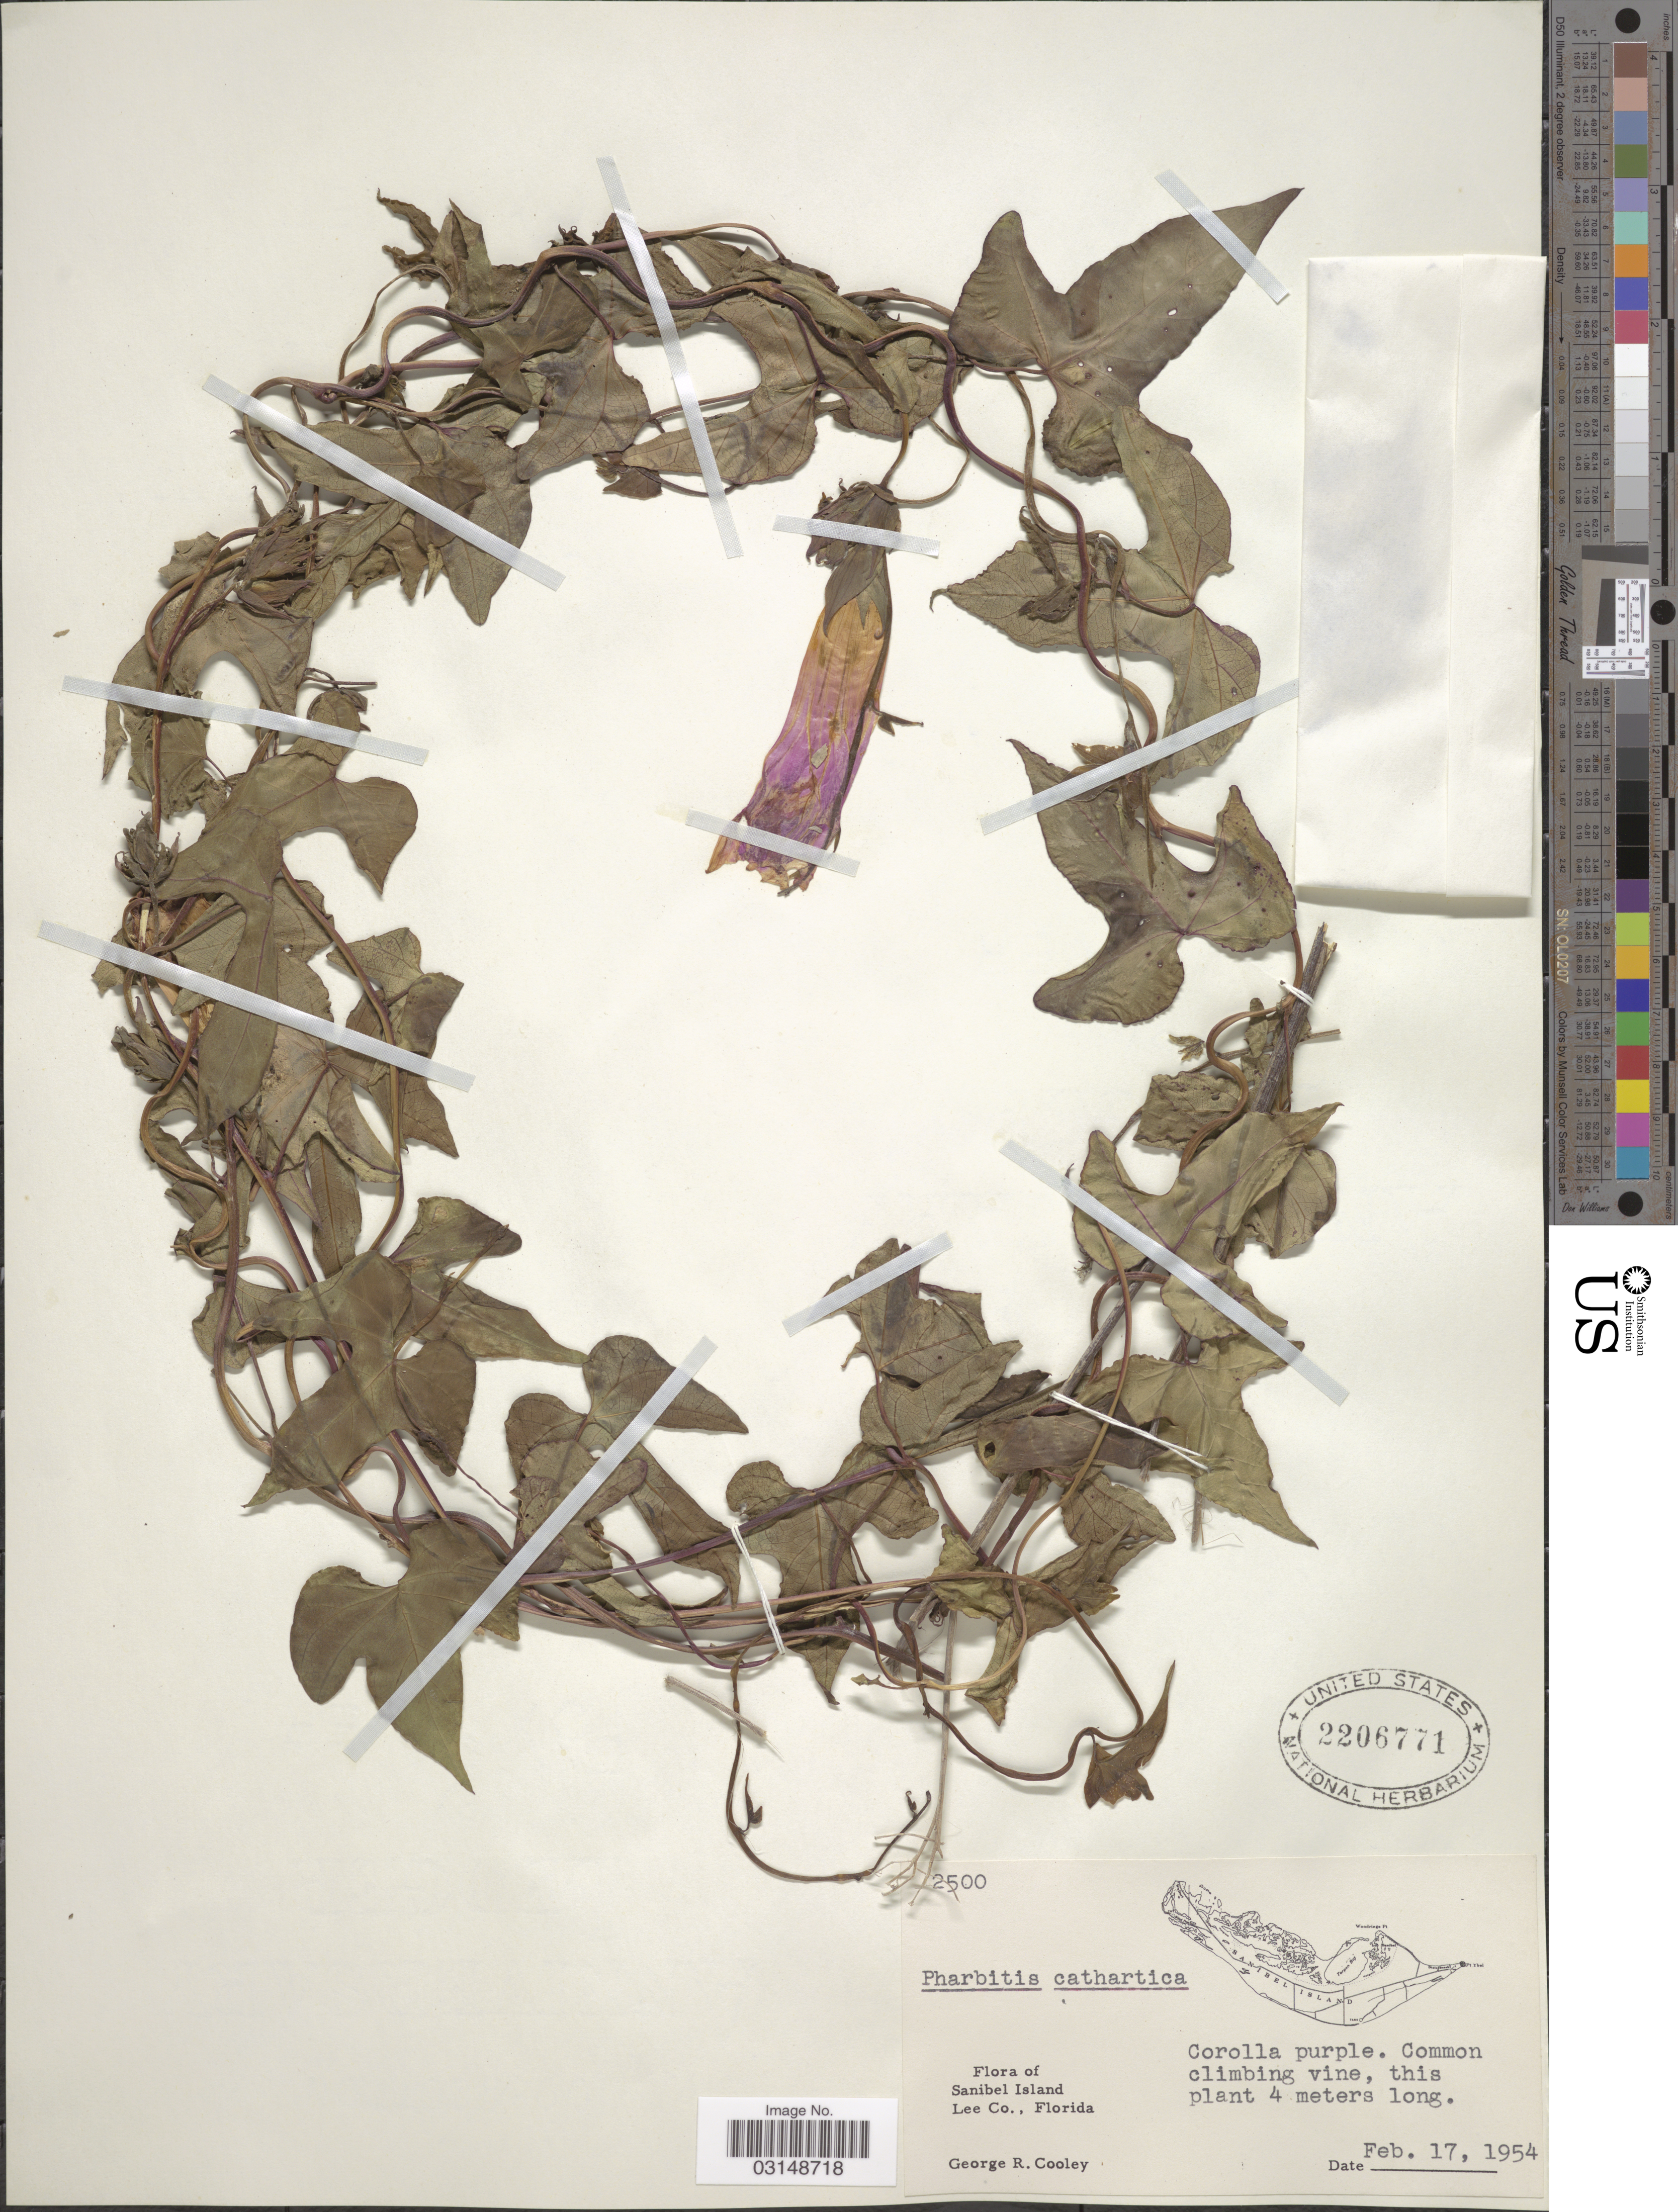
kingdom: Plantae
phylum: Tracheophyta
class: Magnoliopsida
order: Solanales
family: Convolvulaceae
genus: Ipomoea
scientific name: Ipomoea indica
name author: (Burm.) Merr.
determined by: Strong, Mark T., (BOT), Smithsonian Institution - National Museum of Natural History (UNITED STATES)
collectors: G. R. Cooley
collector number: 2500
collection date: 1954-02-17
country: United States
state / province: Florida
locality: Sanibel Island. Lee Co.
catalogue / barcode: US 2206771